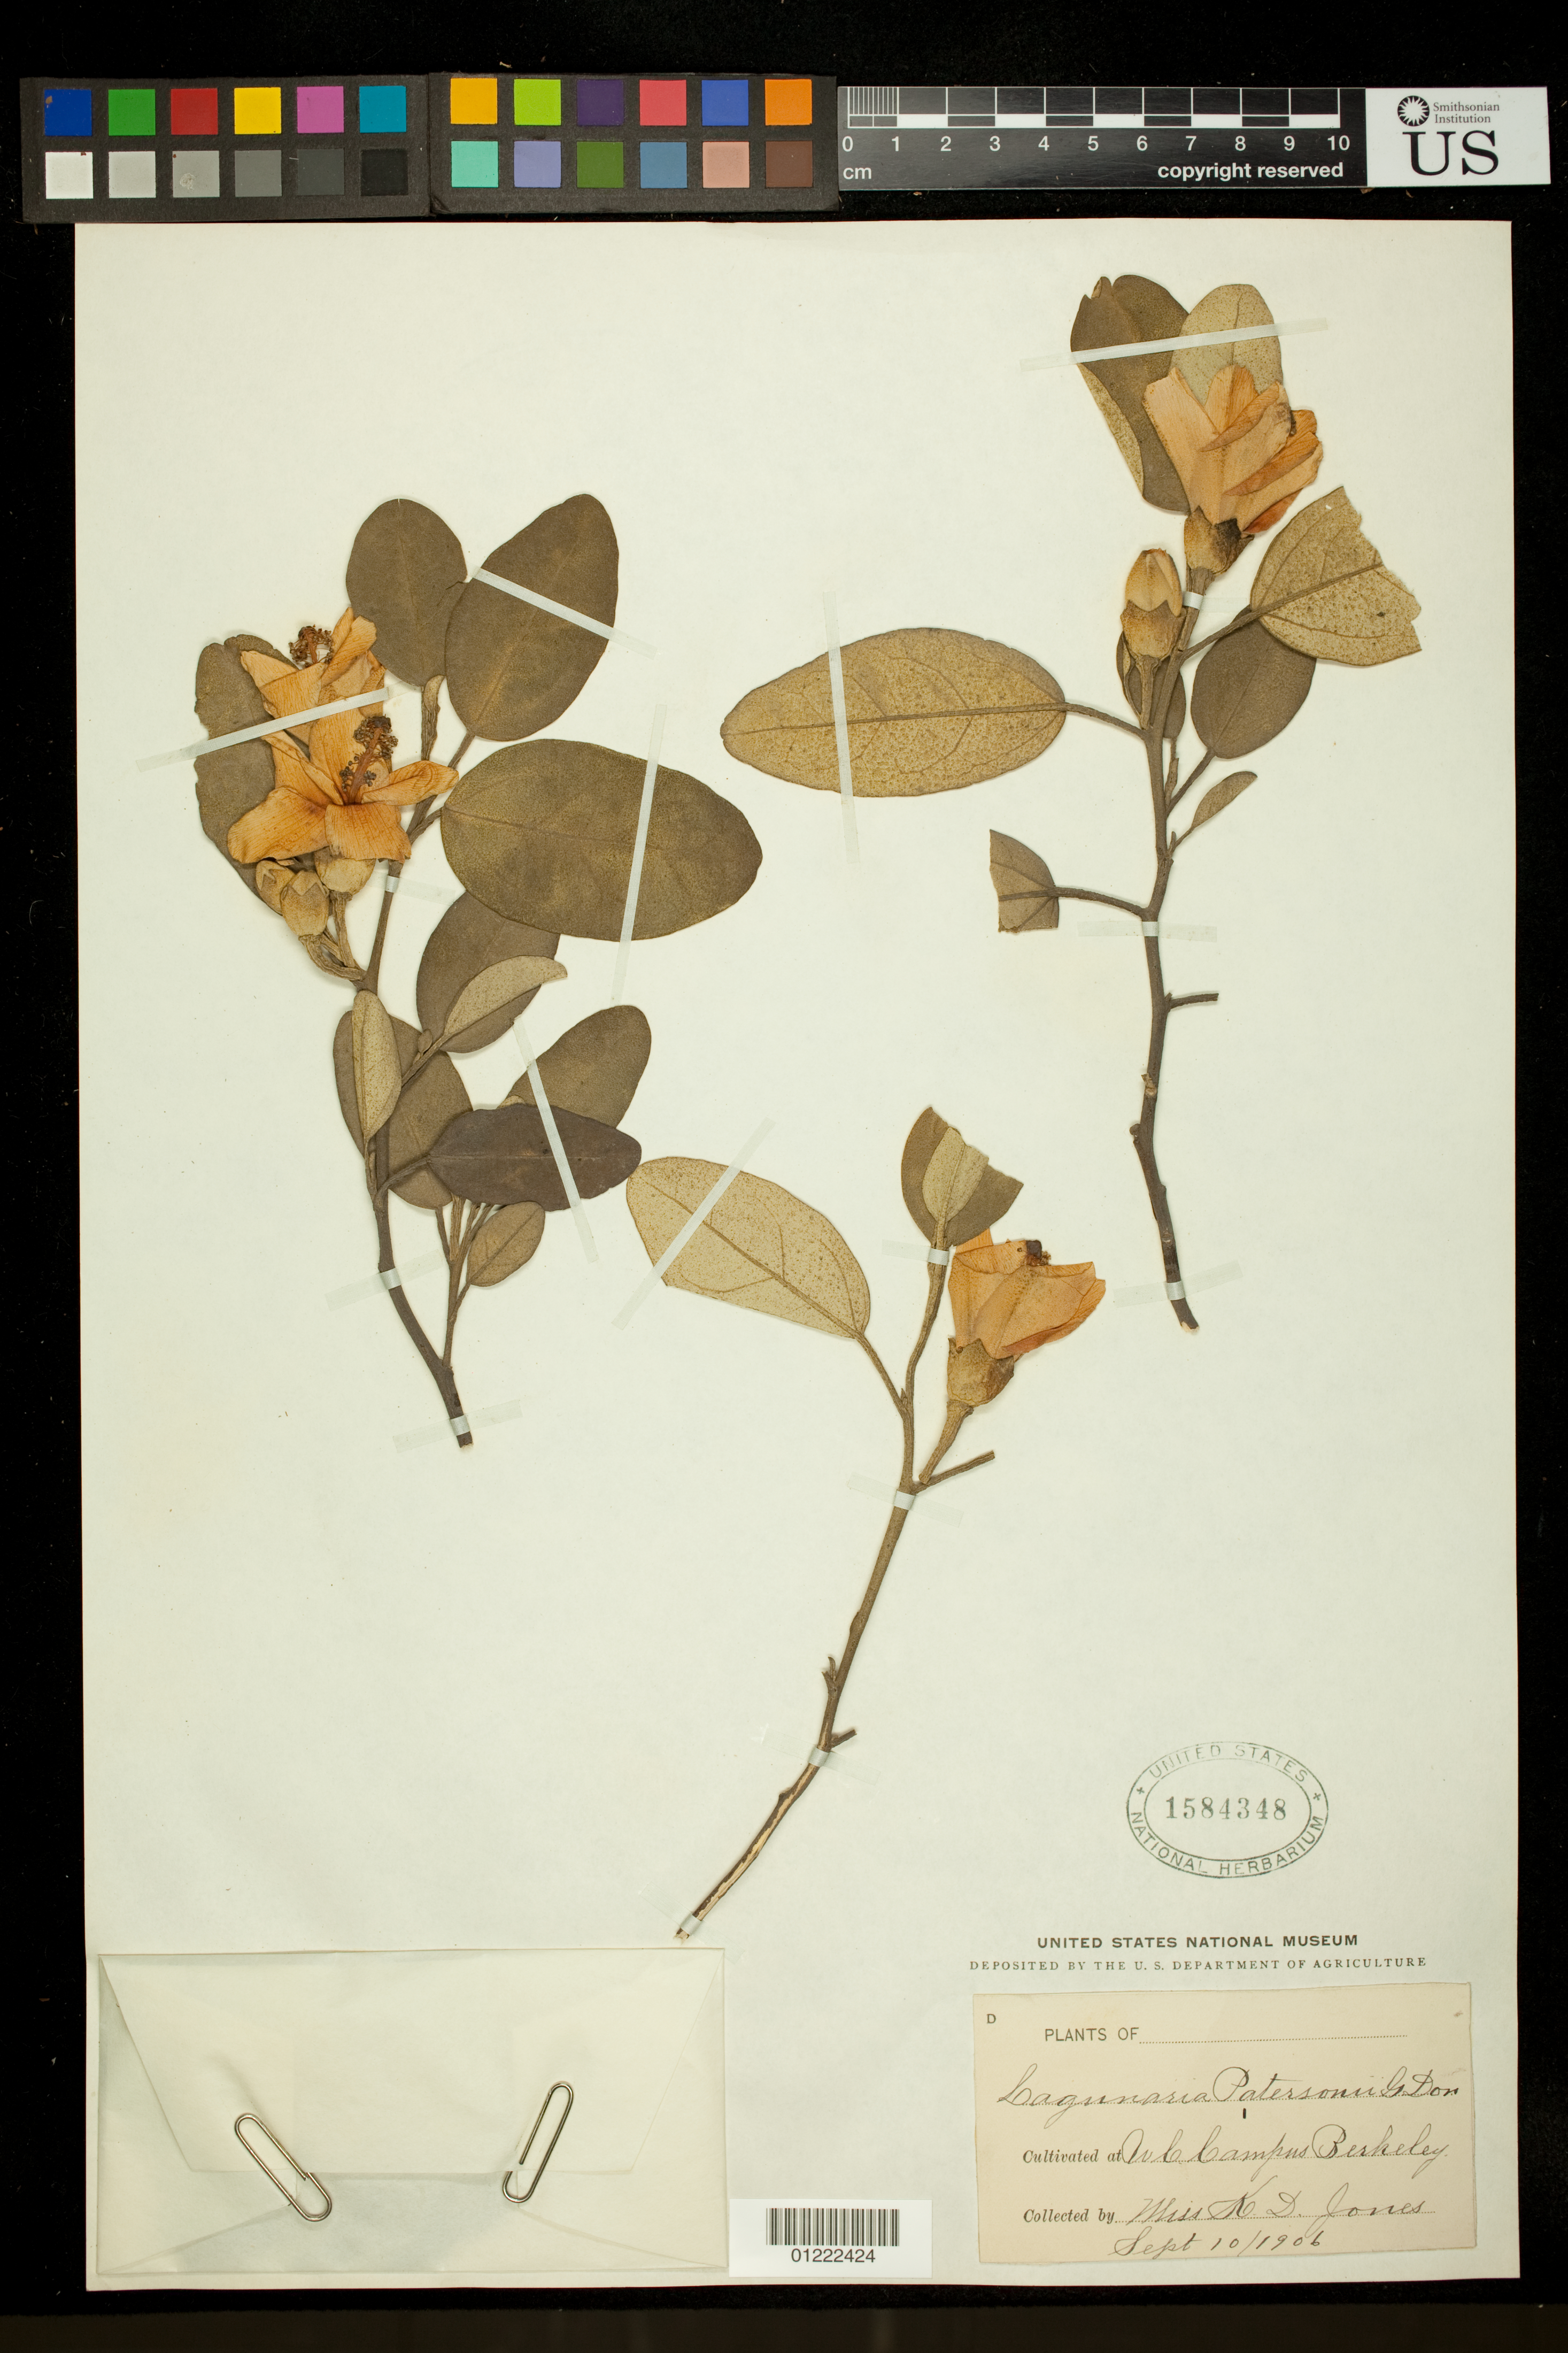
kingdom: Plantae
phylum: Tracheophyta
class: Magnoliopsida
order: Malvales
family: Malvaceae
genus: Lagunaria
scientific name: Lagunaria patersonia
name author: (Andrews) G. Don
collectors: K. D. Jones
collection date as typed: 9/10/1906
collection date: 1906-09-10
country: United States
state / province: California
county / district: Alameda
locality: U.C. Berkeley campus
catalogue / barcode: US 1584348